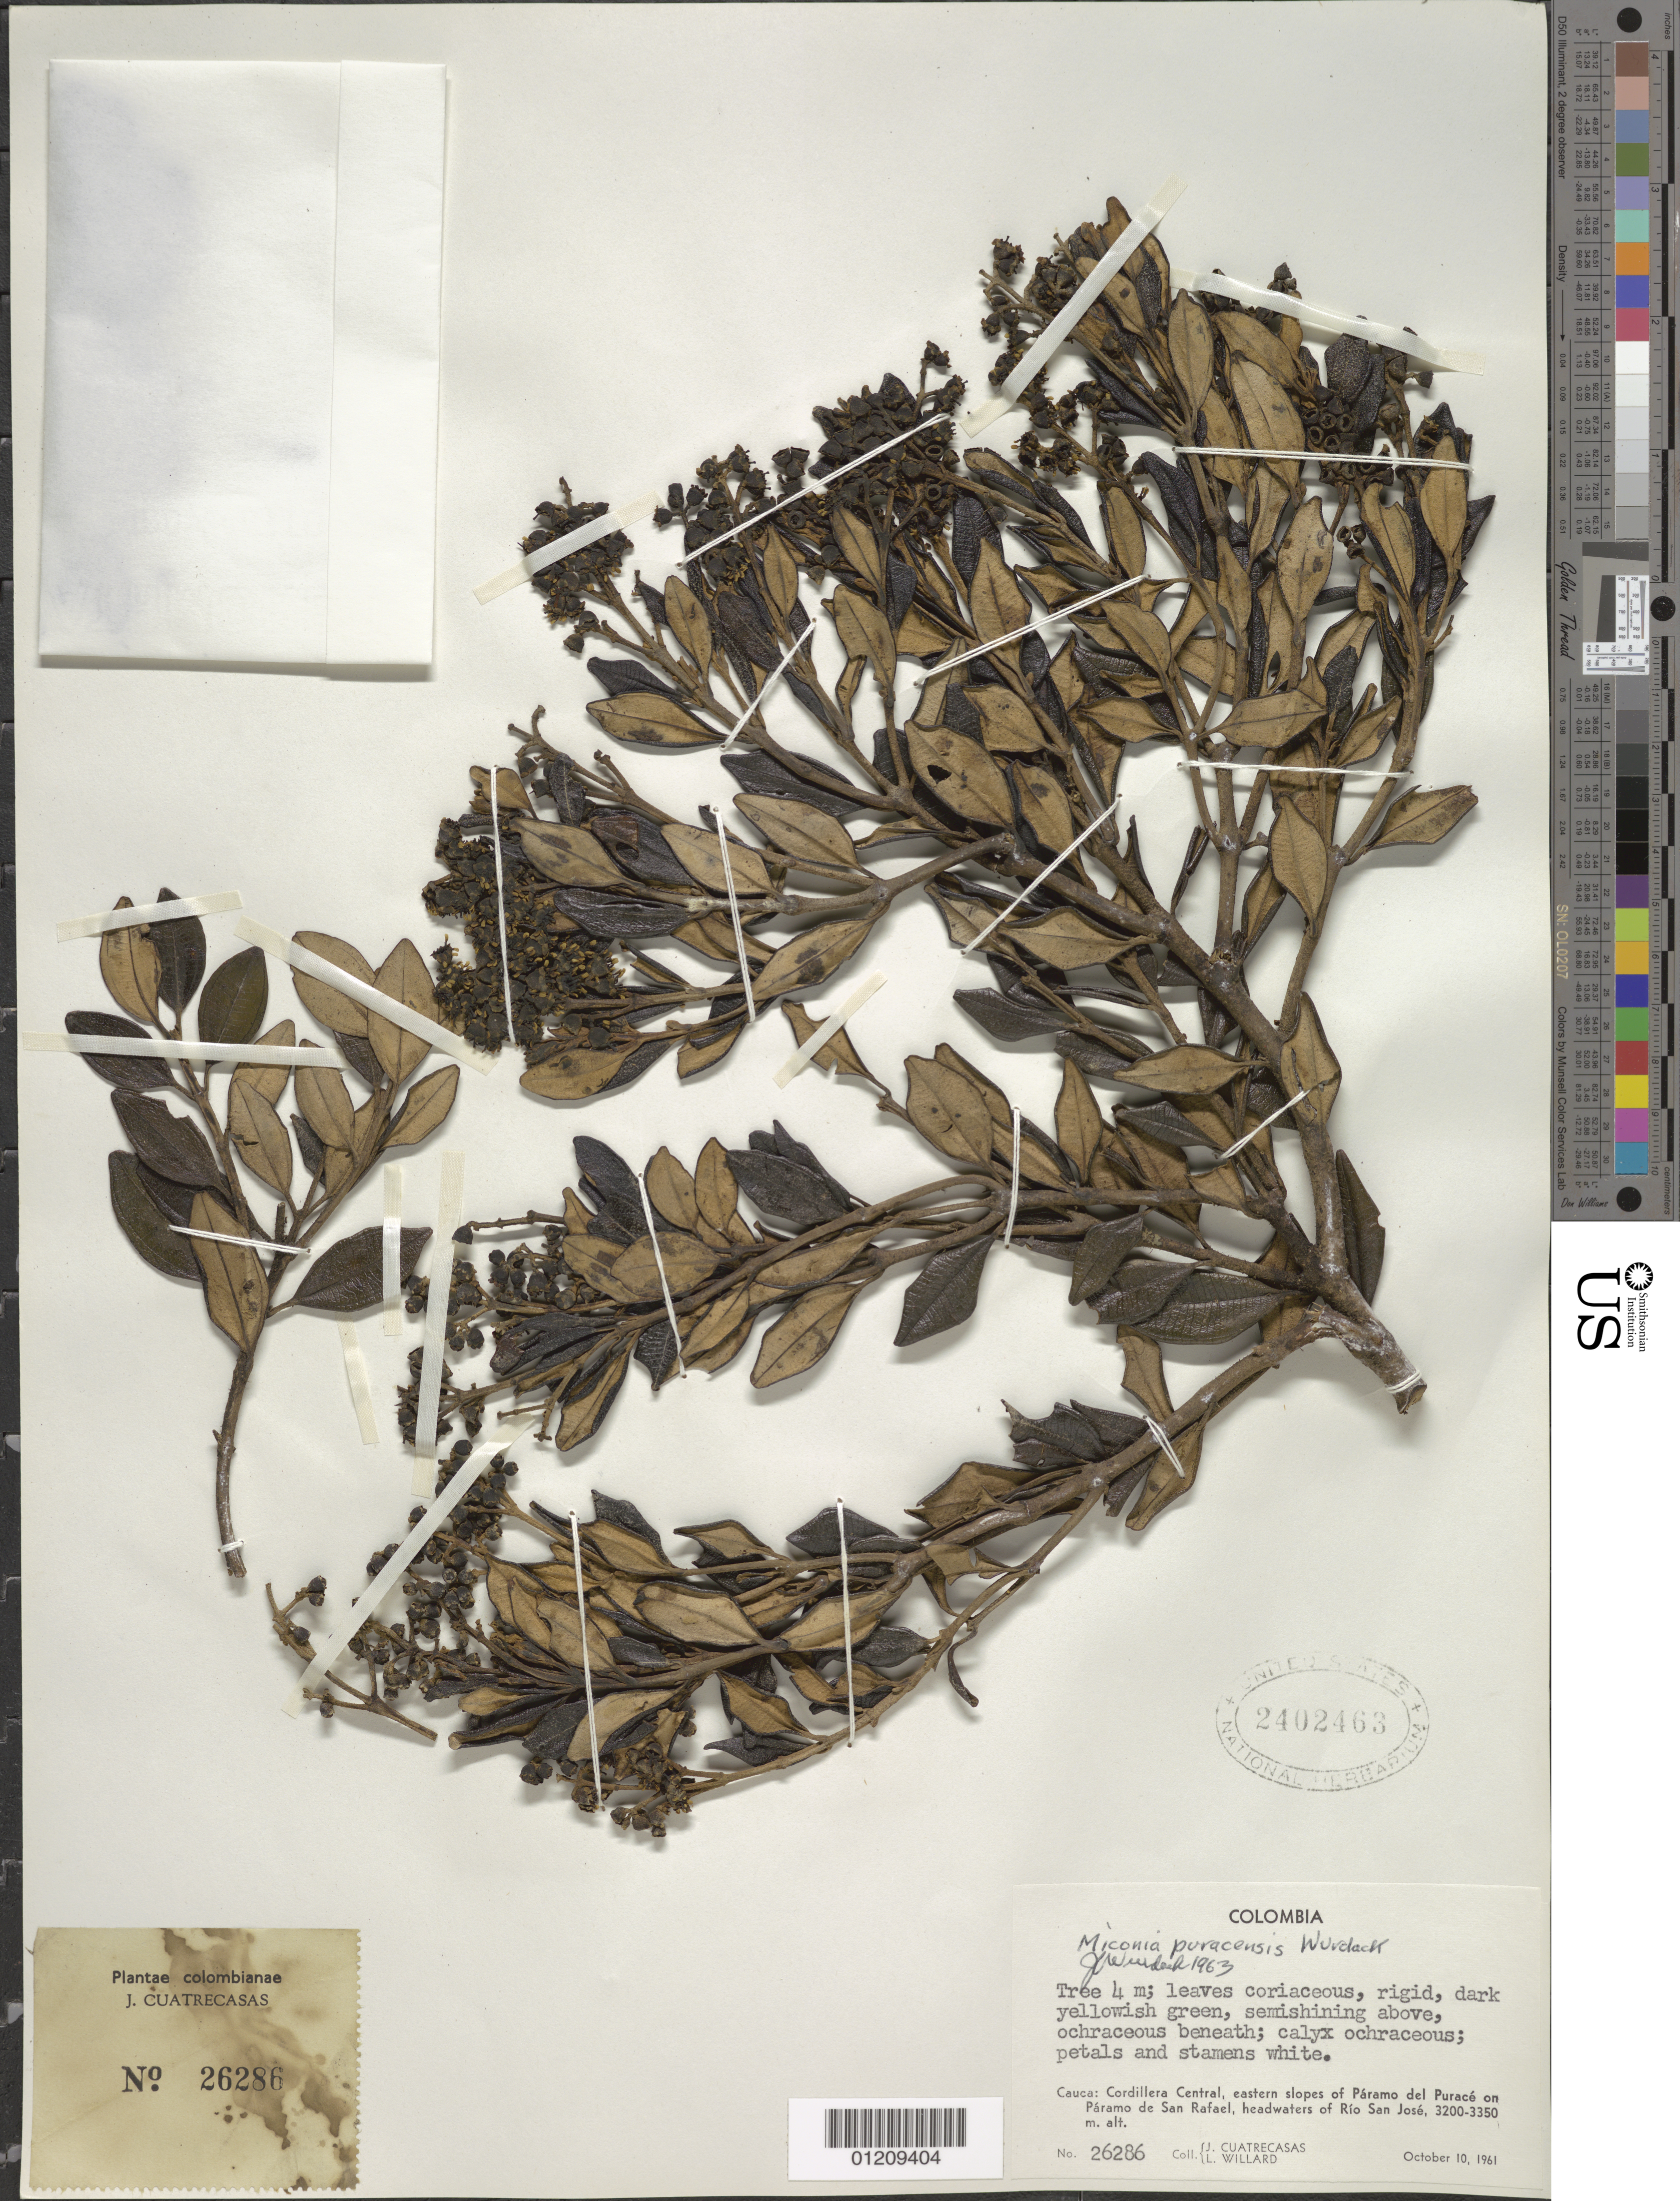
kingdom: Plantae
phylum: Tracheophyta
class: Magnoliopsida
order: Myrtales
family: Melastomataceae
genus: Miconia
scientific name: Miconia puracensis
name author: Wurdack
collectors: J. Cuatrecasas & J. Willard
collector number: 26286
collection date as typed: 10 Oct 1961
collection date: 1961-10-10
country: Colombia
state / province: Cauca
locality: Cordillera Central, eastern slopes of Páramo del Purace on Páramo de San Rafael, headwaters of Río San José.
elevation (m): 3200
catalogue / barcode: US 2402463